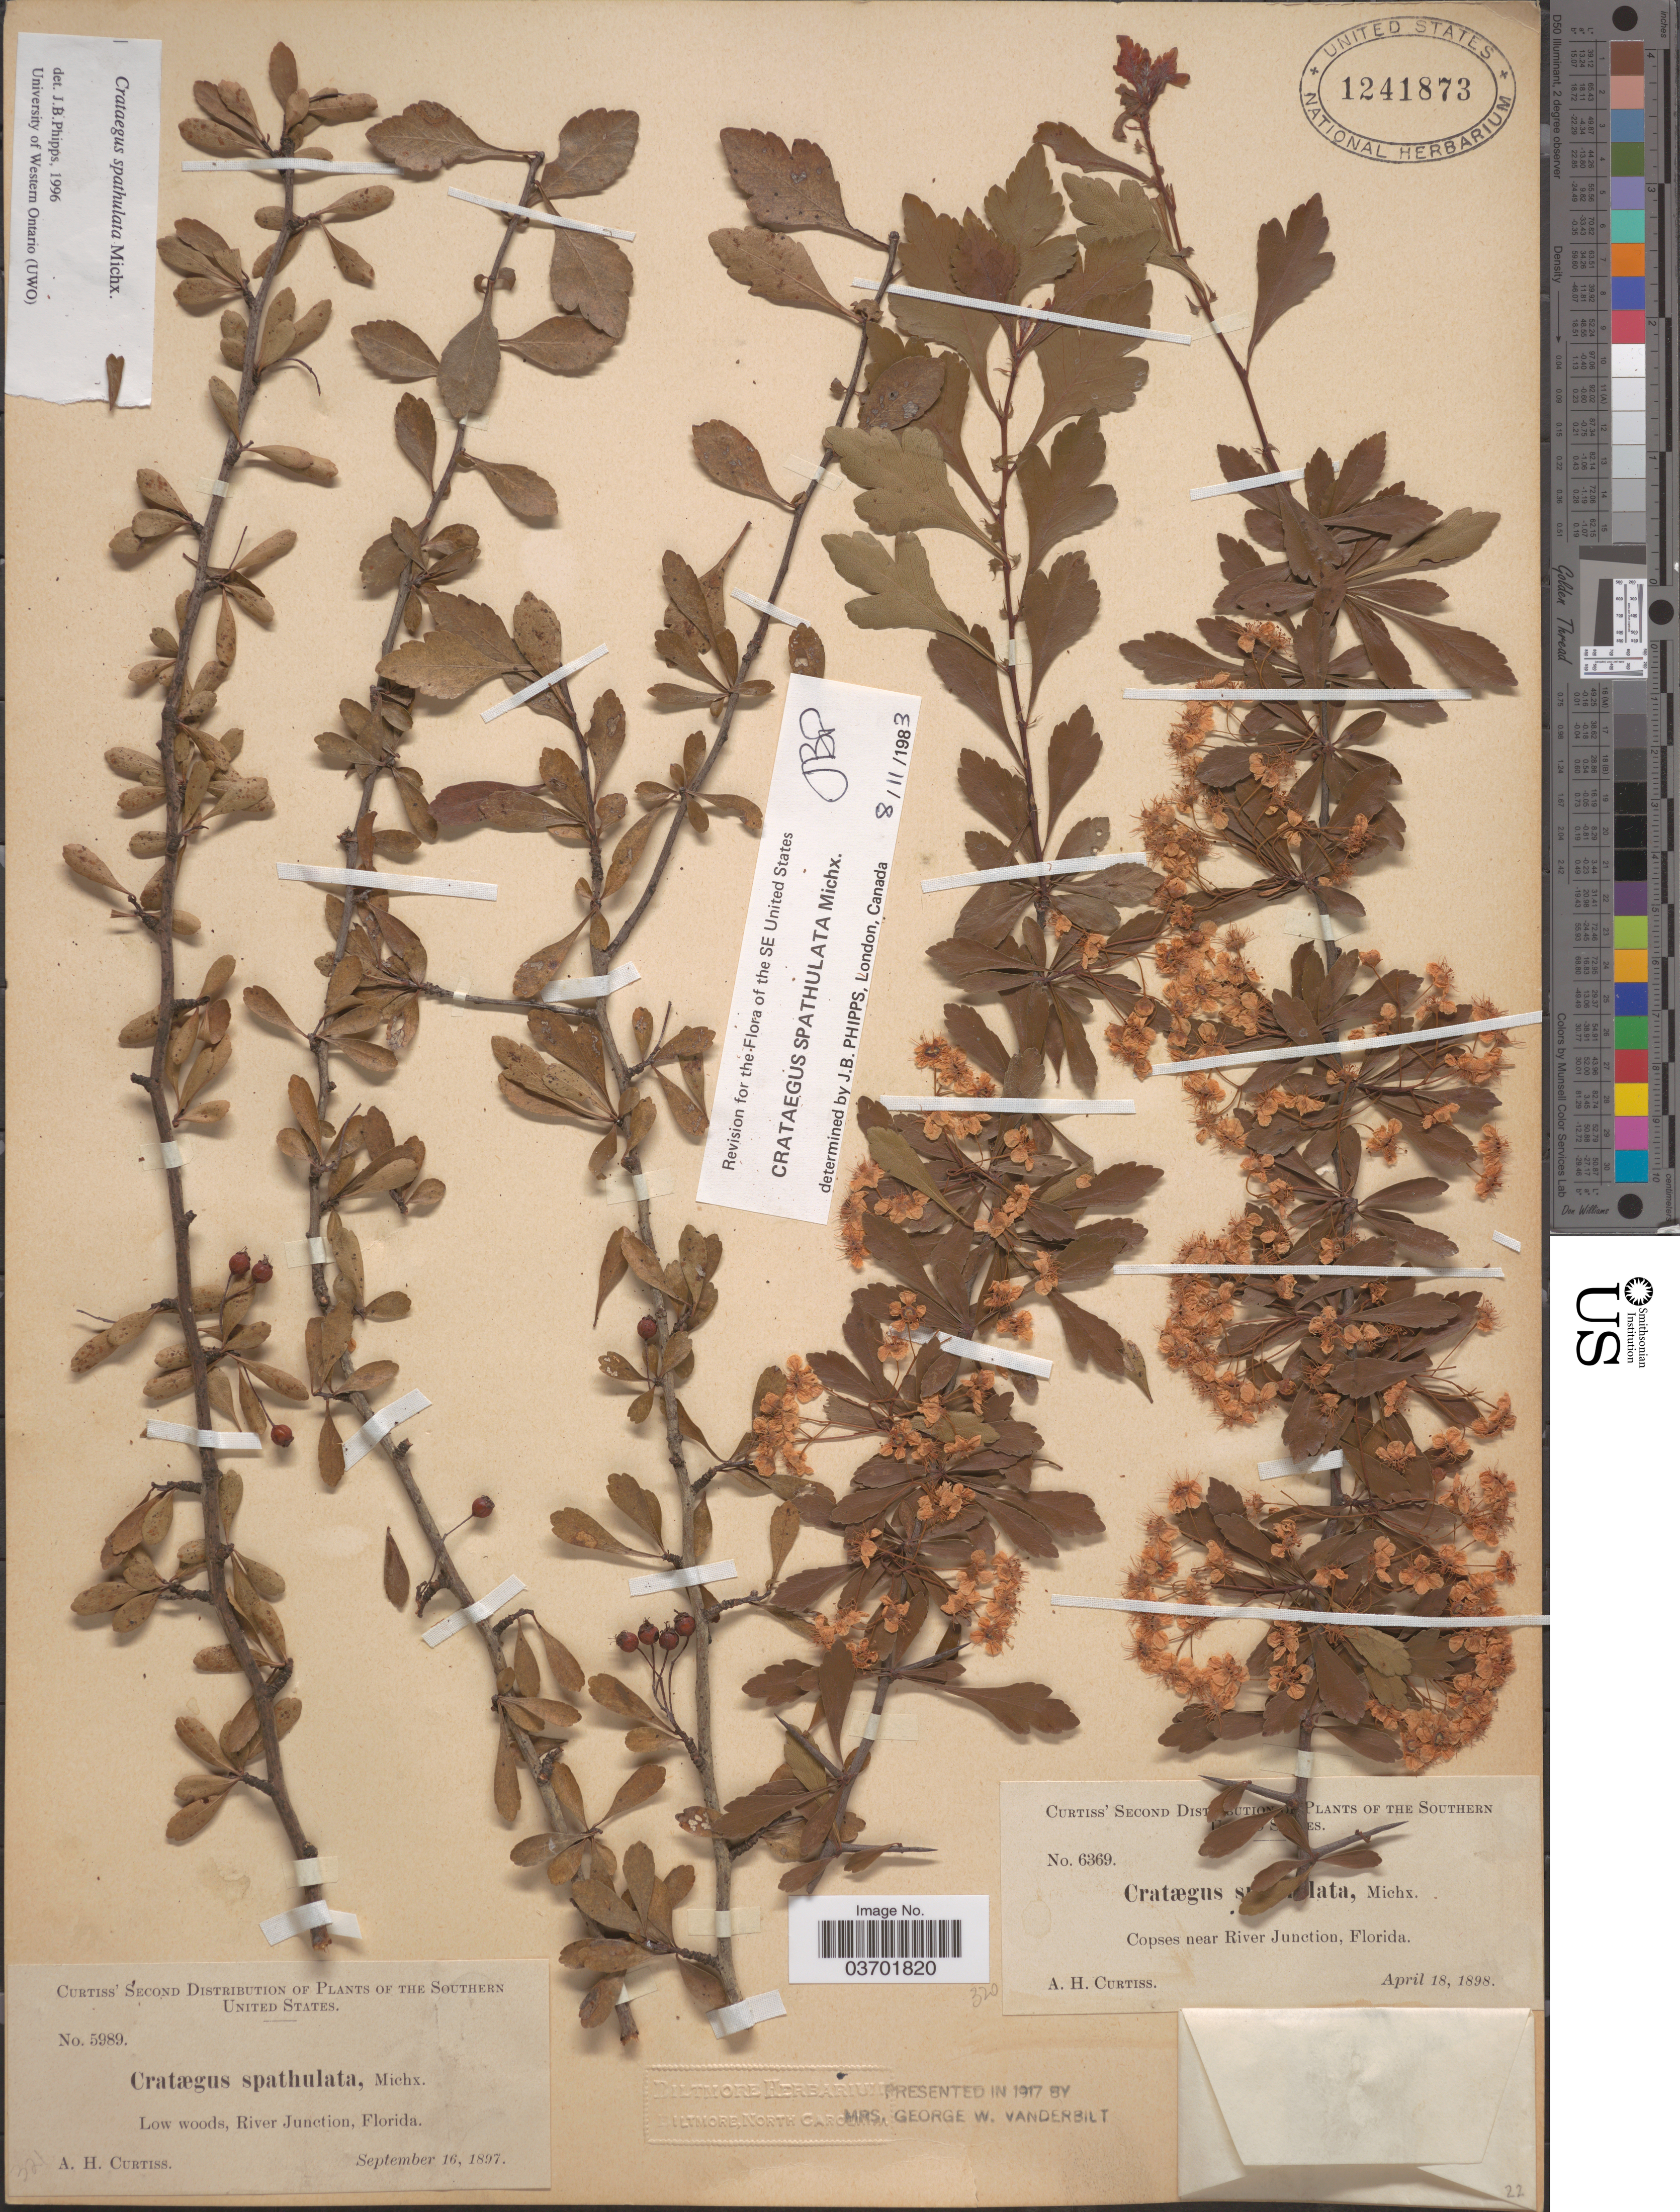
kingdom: Plantae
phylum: Tracheophyta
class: Magnoliopsida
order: Rosales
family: Rosaceae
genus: Crataegus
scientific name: Crataegus spathulata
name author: Michx.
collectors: A. H. Curtiss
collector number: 5989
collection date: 1897-09-16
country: United States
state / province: Florida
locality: Southern United States. Low woods, River Junction.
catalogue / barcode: US 1241873